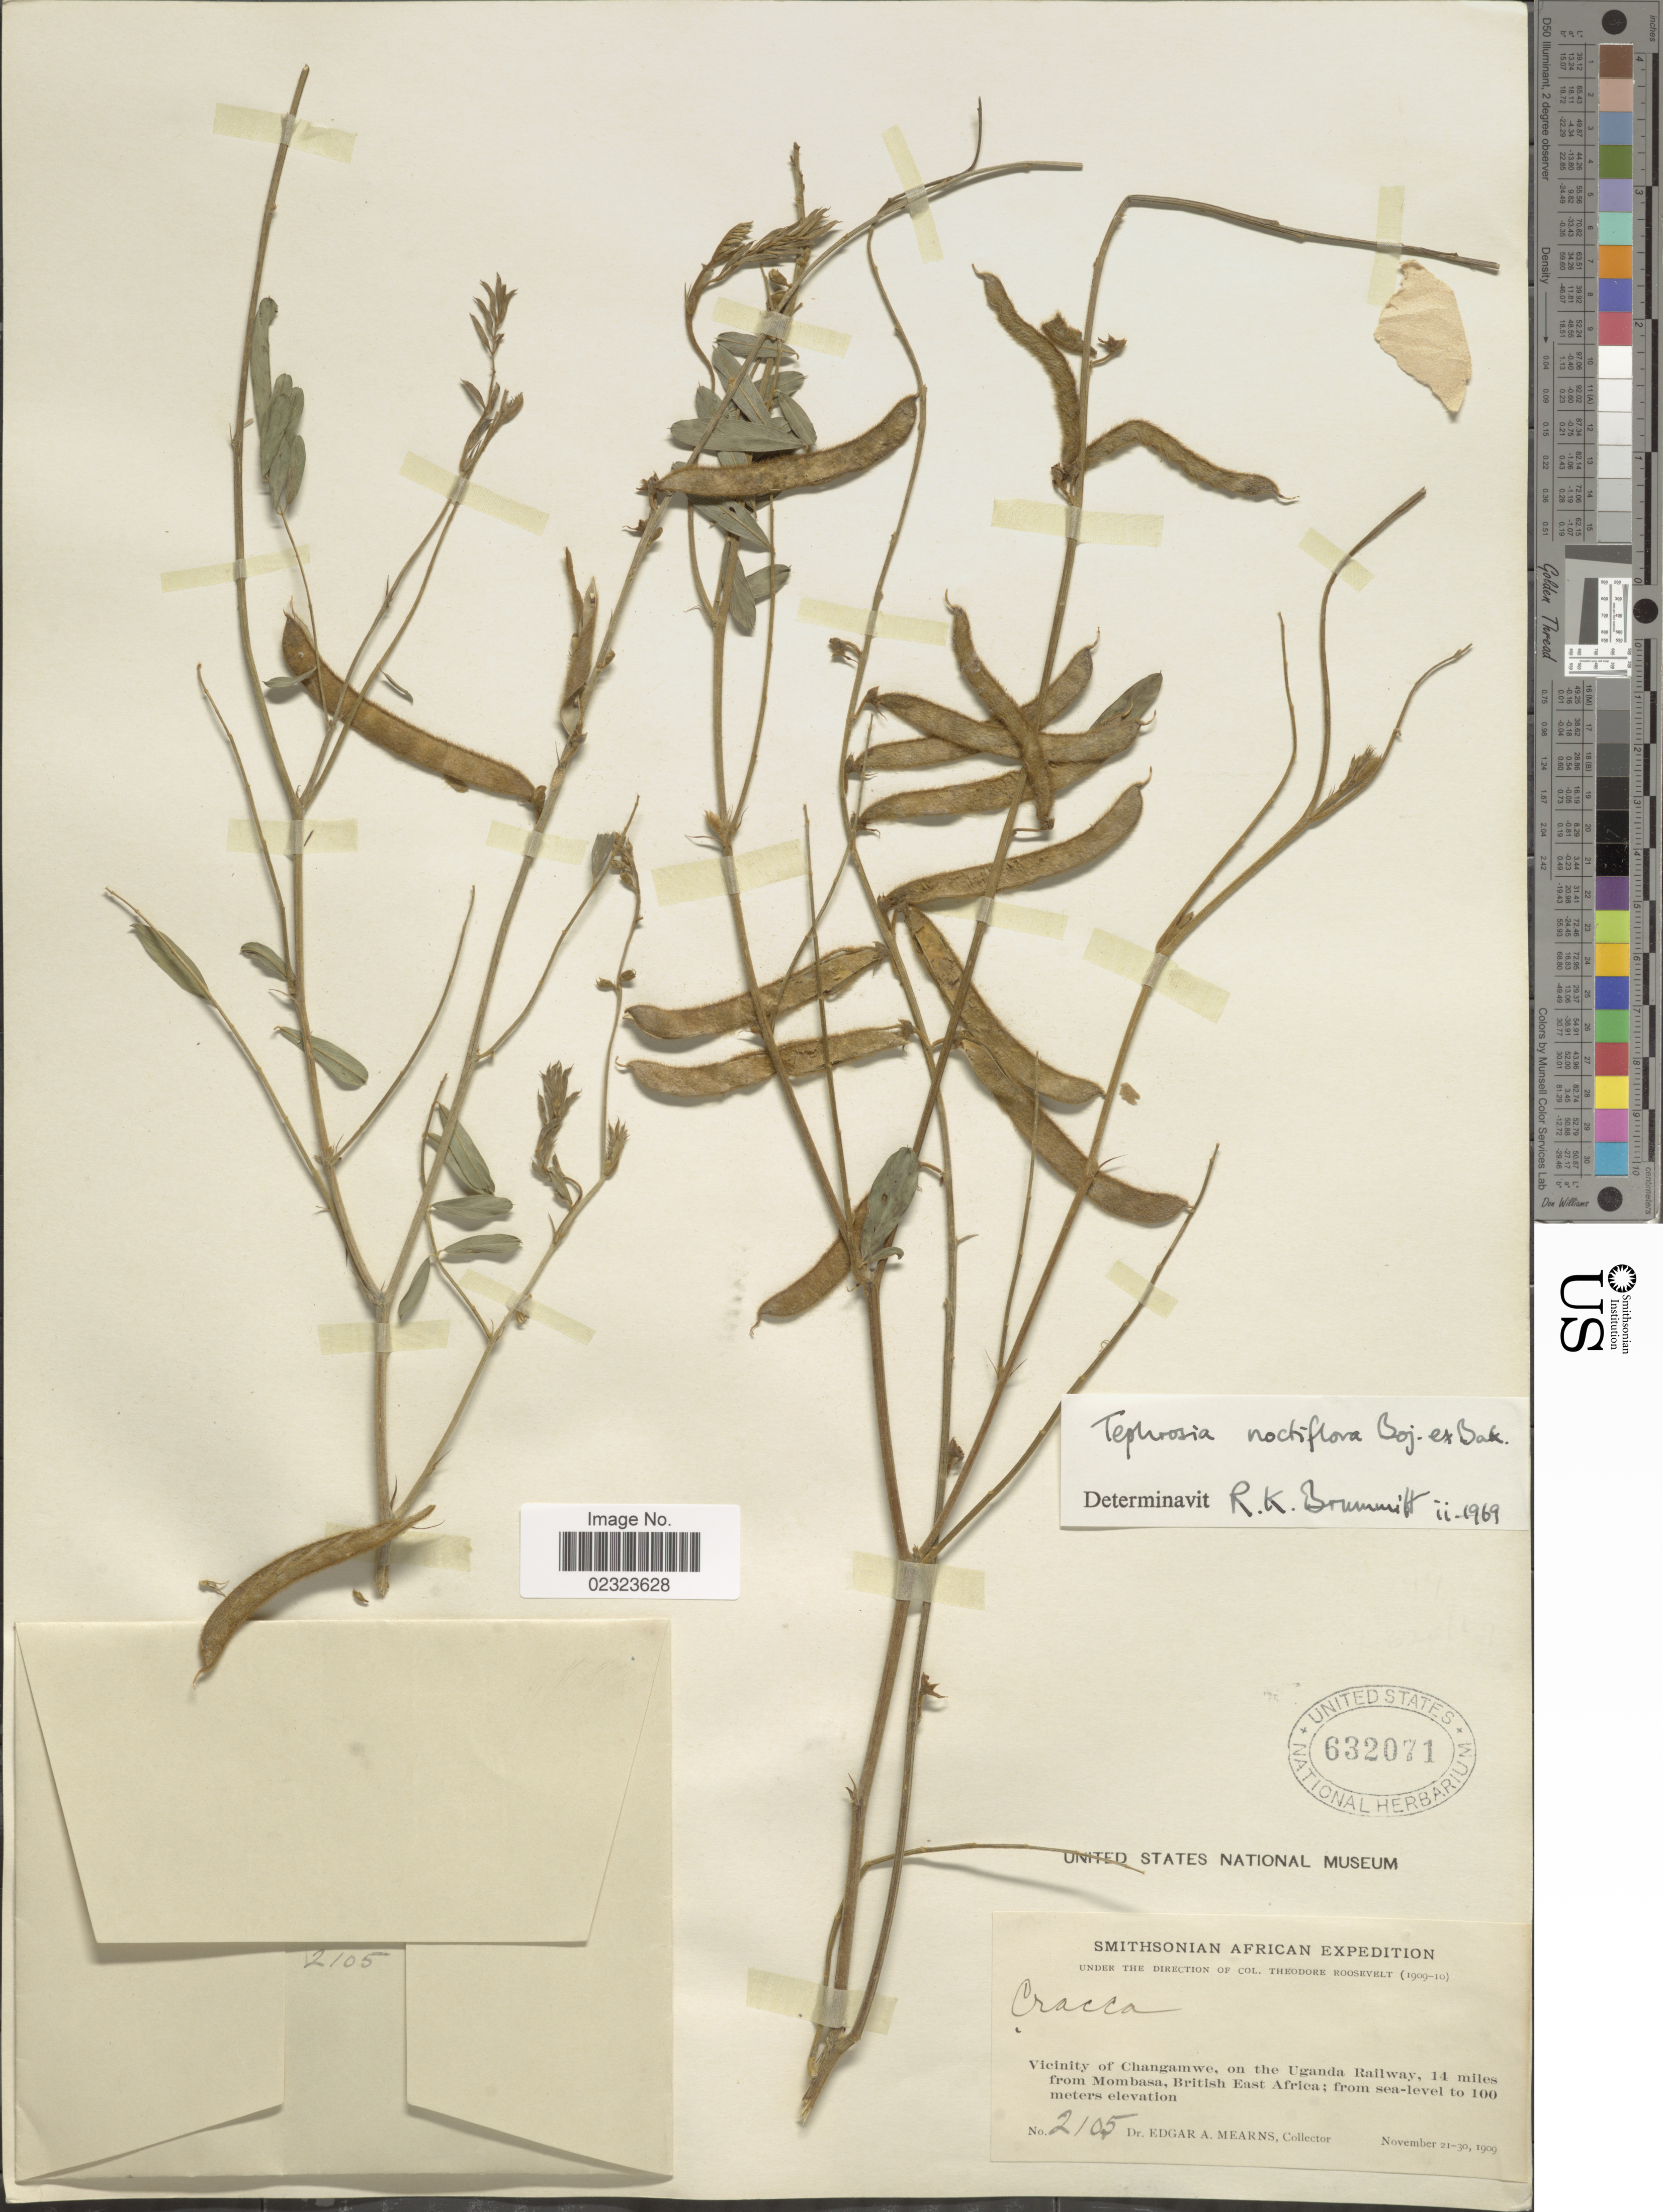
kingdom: Plantae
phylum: Tracheophyta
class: Magnoliopsida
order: Fabales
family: Fabaceae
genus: Tephrosia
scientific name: Tephrosia noctiflora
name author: Bojer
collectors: E. A. Mearns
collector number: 2105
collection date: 1909-11-21/1909-11-30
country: Kenya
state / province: Mombasa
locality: Vicinity of Changamwe, on the Uganda Railway, 14 miles from Mombasa, British East Africa.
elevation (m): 100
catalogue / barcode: US 632071